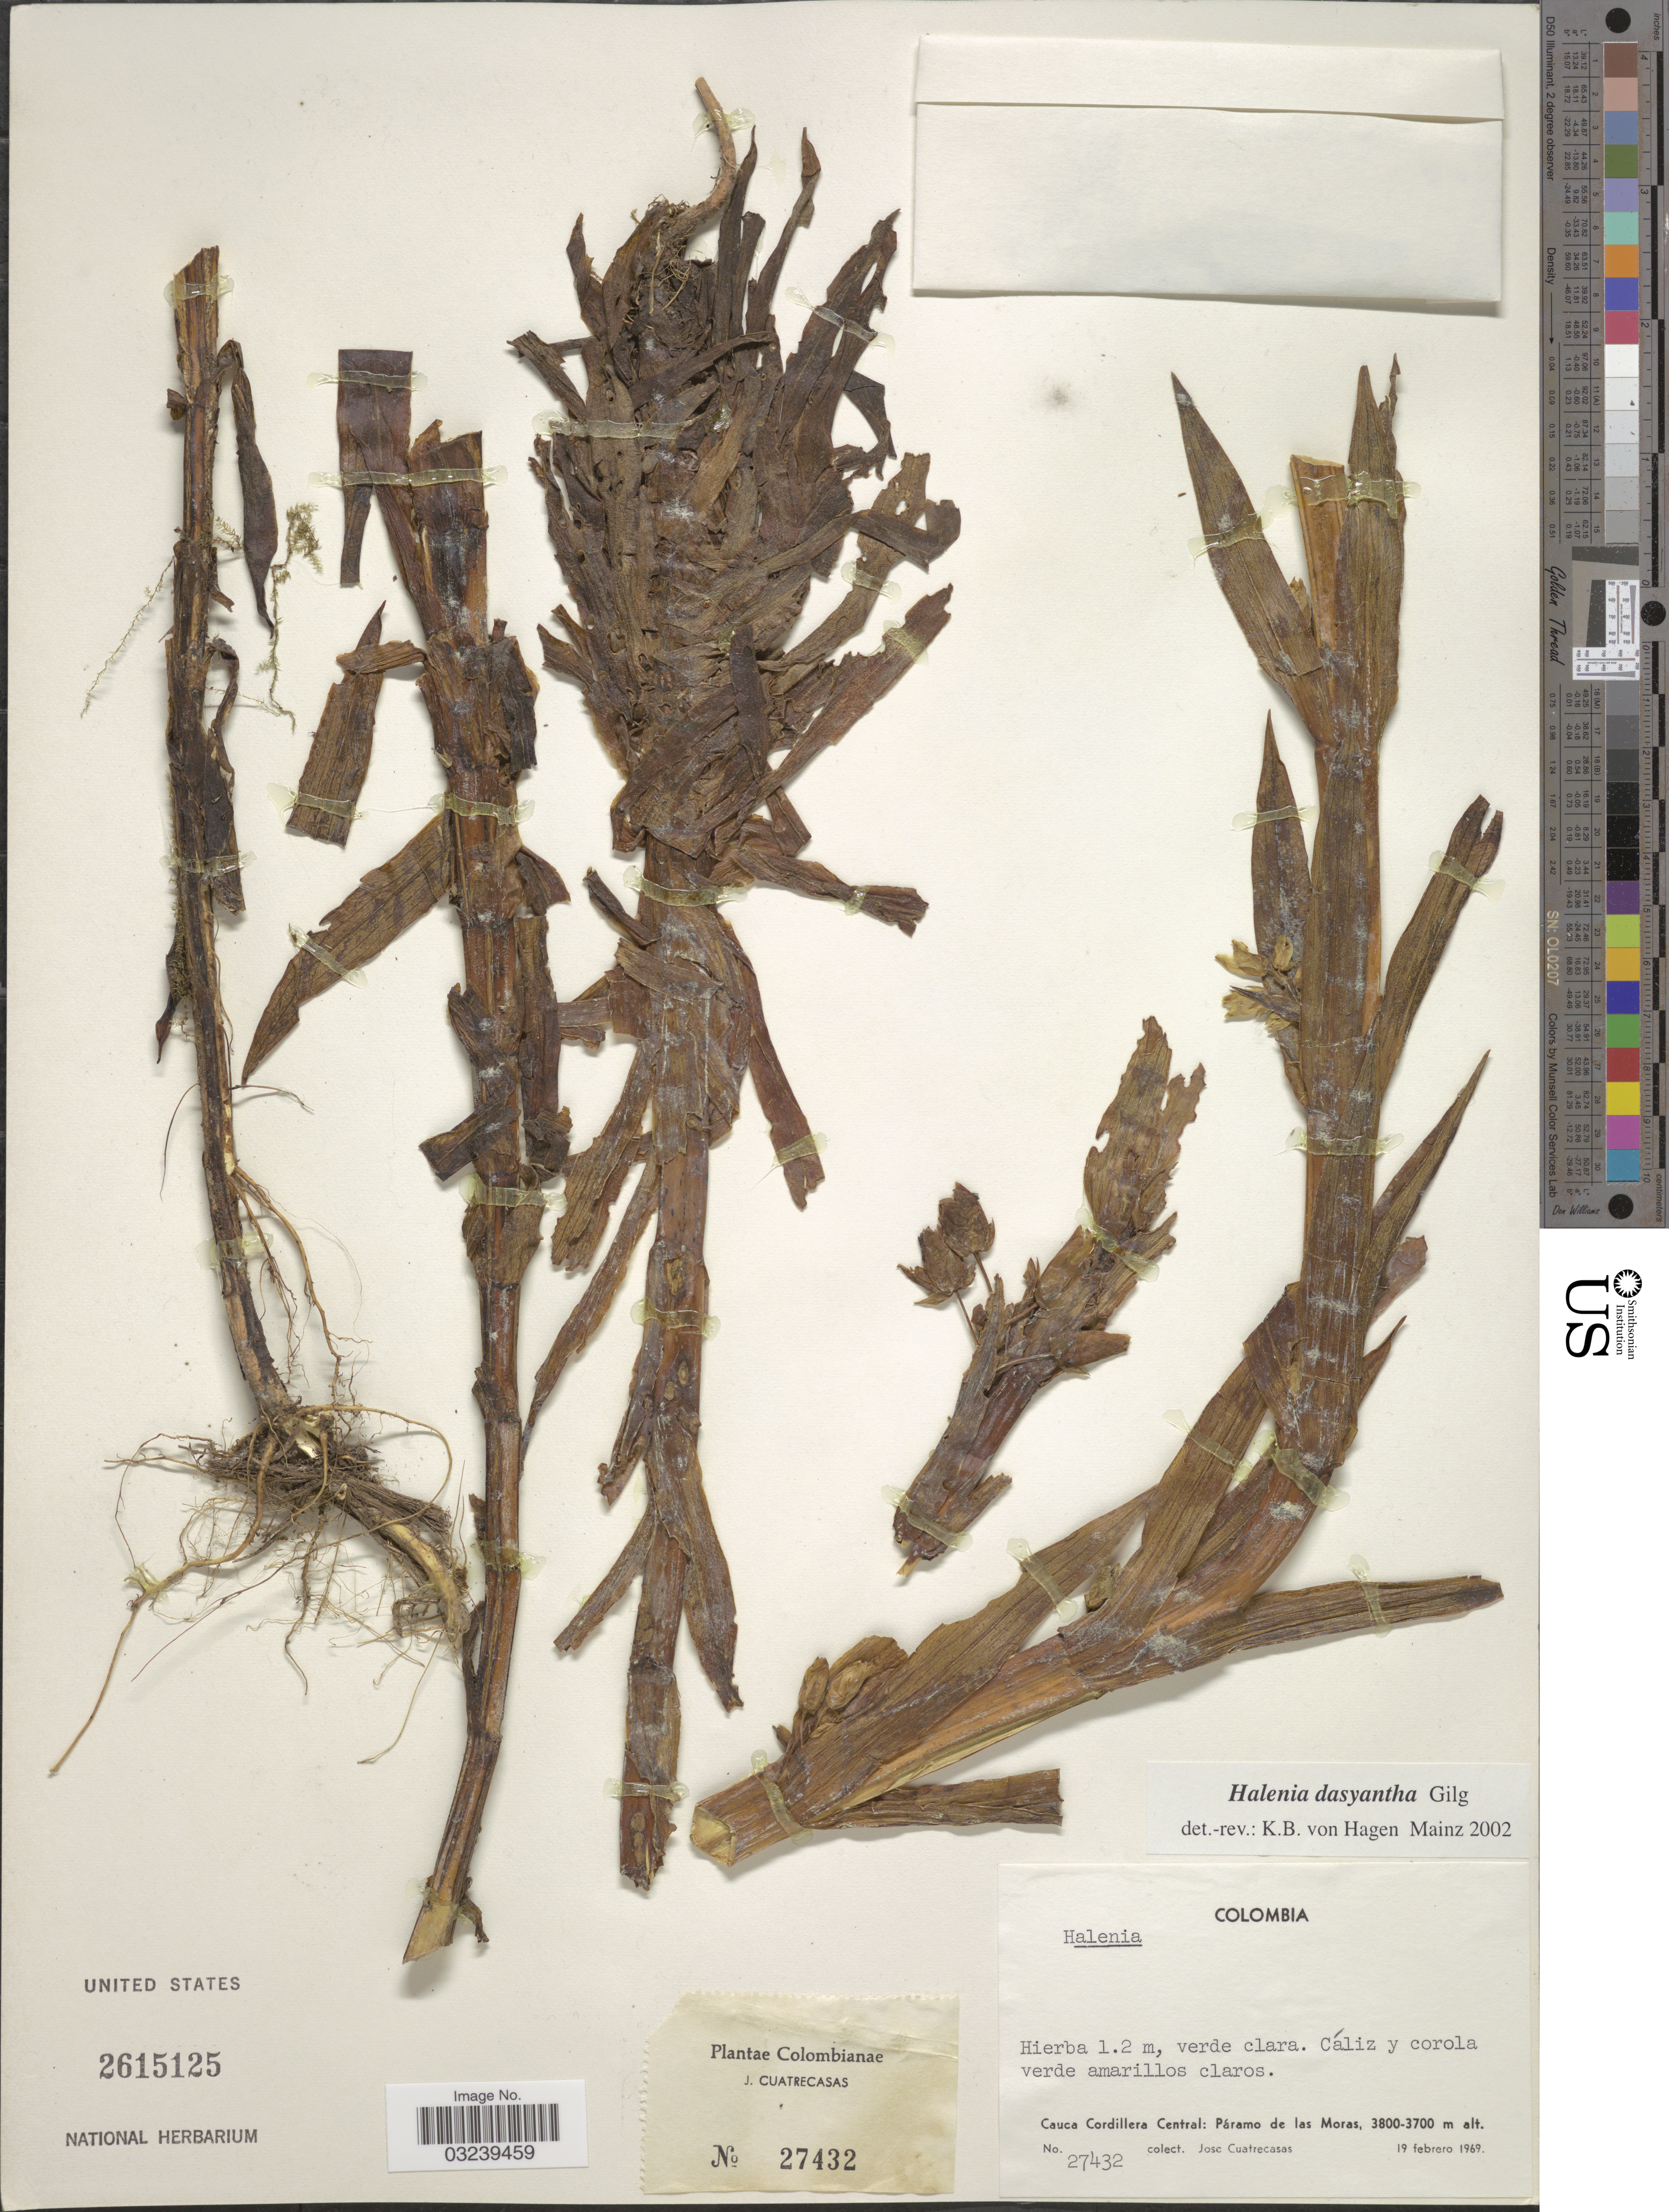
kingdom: Plantae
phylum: Tracheophyta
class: Magnoliopsida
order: Gentianales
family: Gentianaceae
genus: Halenia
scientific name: Halenia dasyantha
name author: Gilg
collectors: J. Cuatrecasas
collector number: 27432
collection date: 1969-02-19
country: Colombia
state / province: Cauca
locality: Cauca Cordillera Central: Páramo de las Moras.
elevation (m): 3700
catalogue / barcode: US 2615125